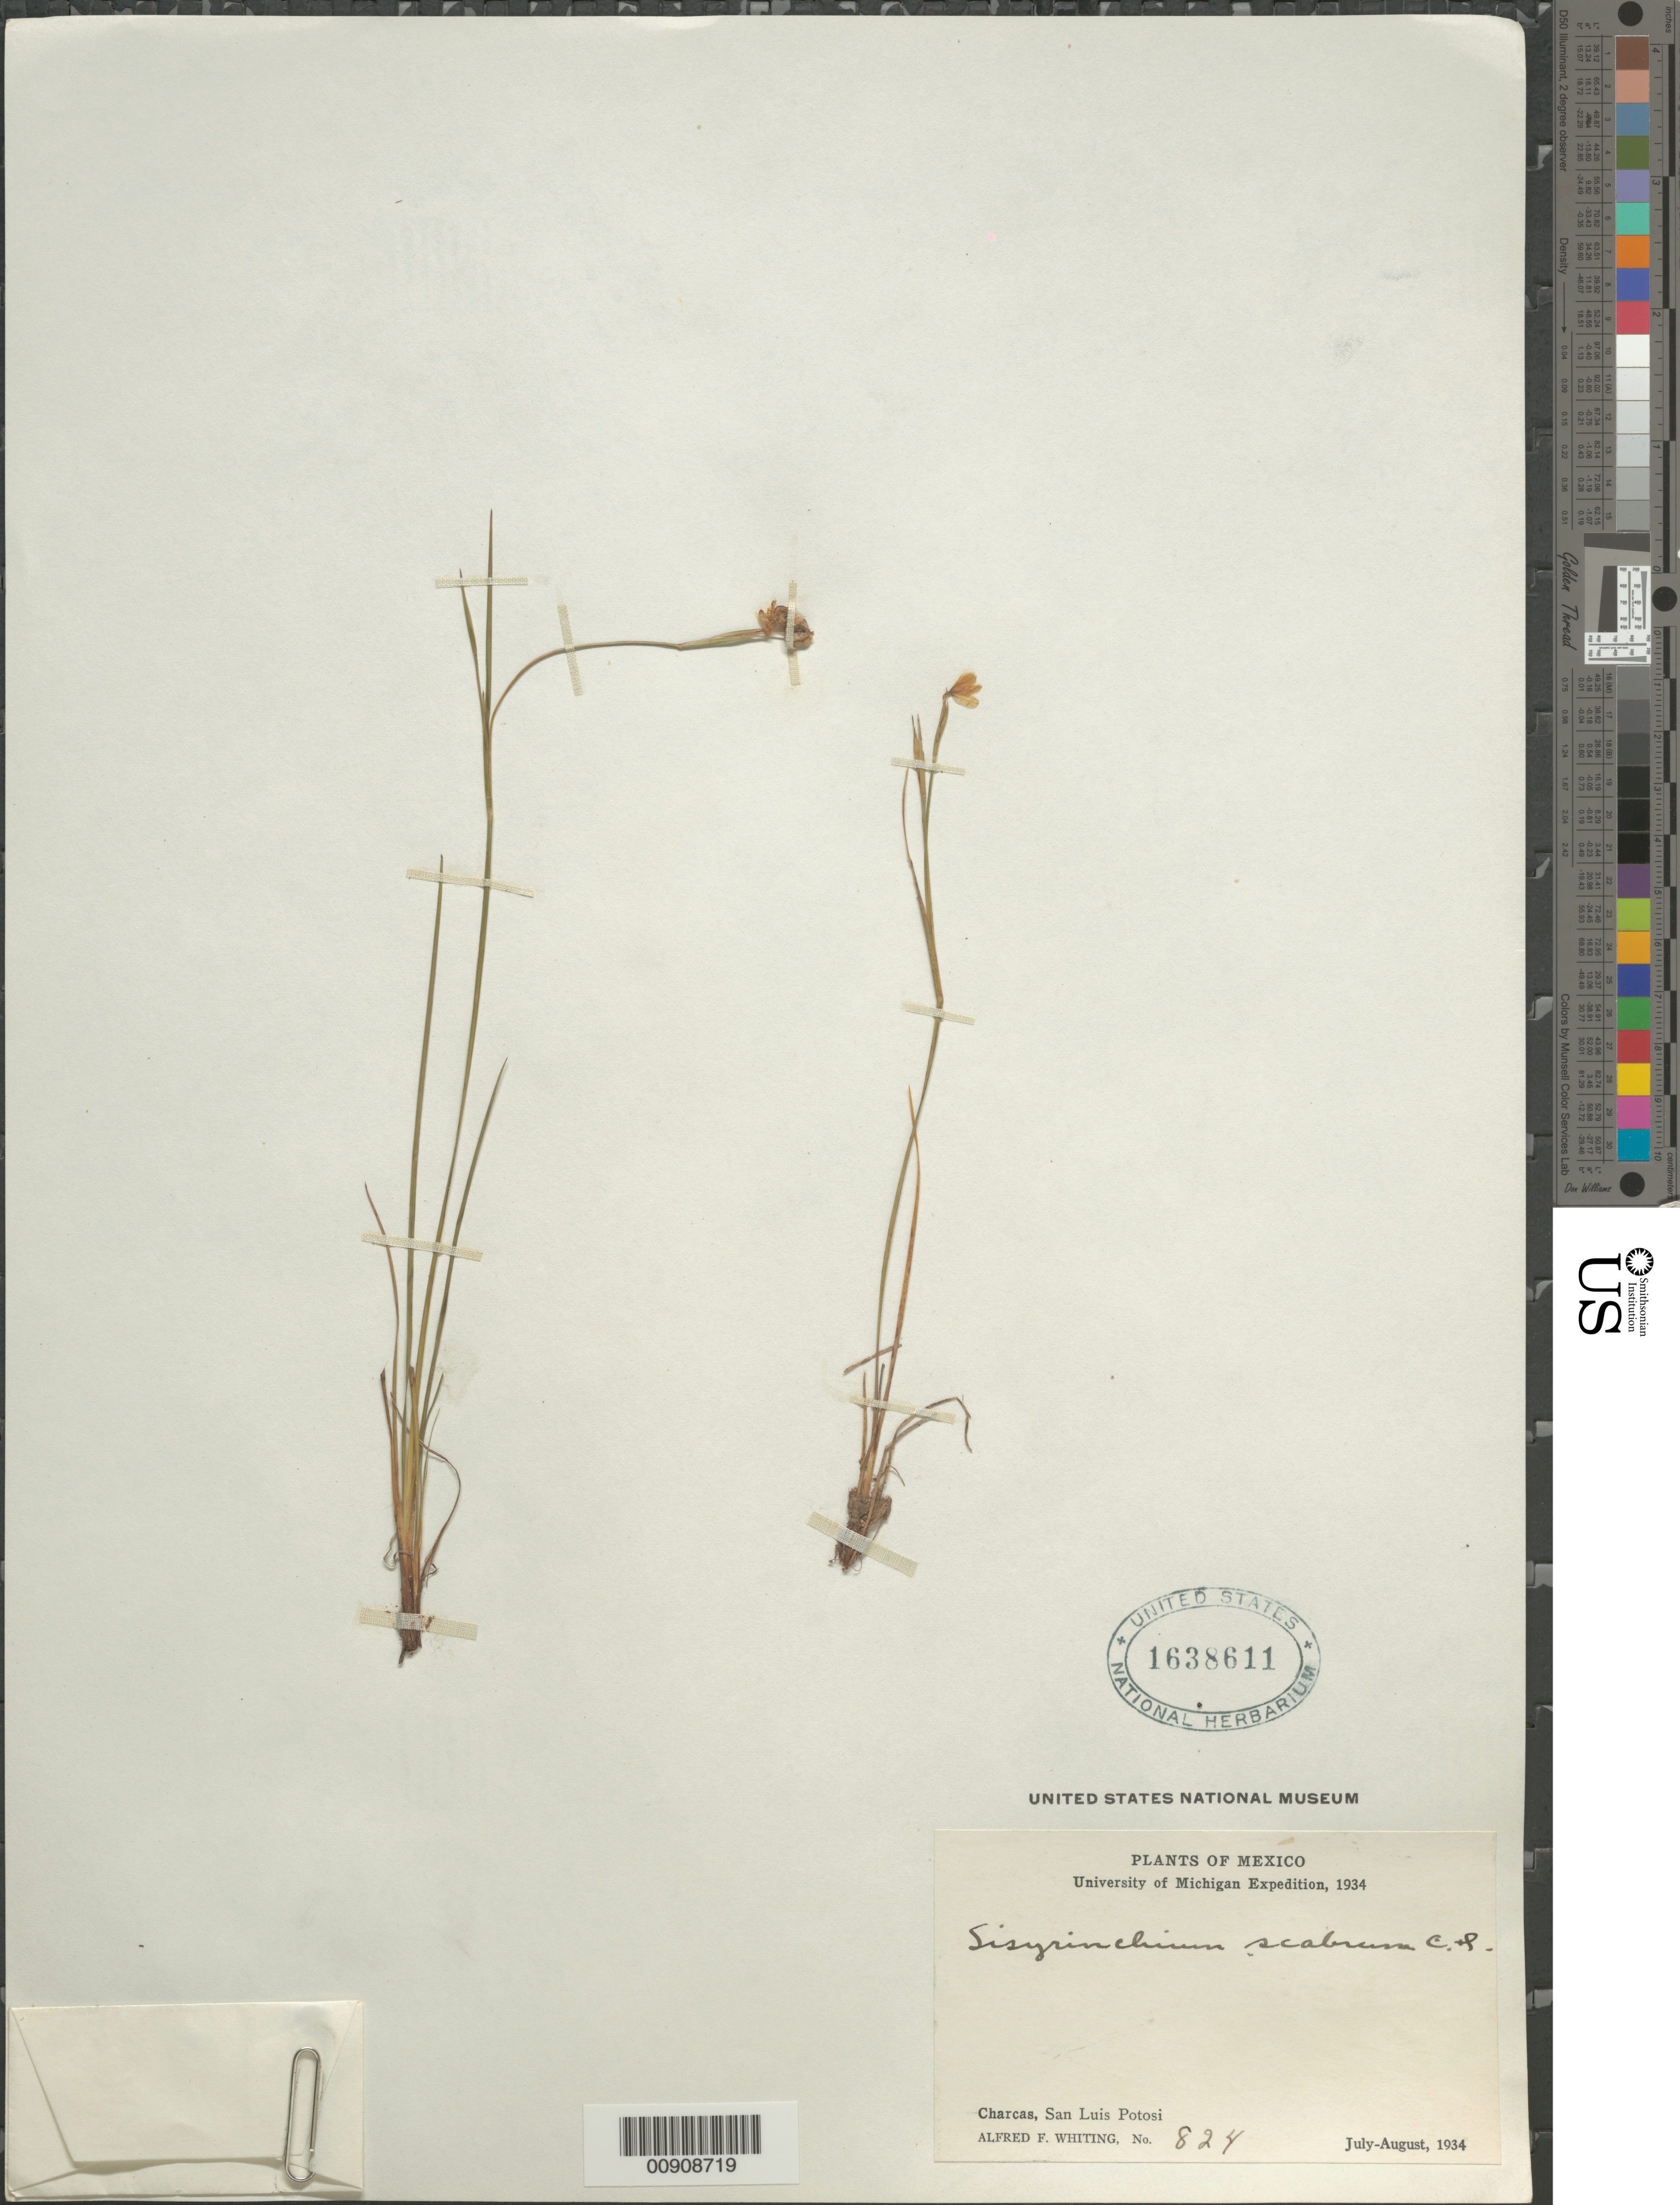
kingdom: Plantae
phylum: Tracheophyta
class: Liliopsida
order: Asparagales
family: Iridaceae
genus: Sisyrinchium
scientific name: Sisyrinchium scabrum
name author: Schltdl. & Cham.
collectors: A. F. Whiting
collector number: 824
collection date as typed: Jul 1934 to -- Aug 1934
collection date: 1934-07/1934-08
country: Mexico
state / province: San Luis Potosí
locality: Charcas, San Luis Potosí.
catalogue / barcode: US 1638611